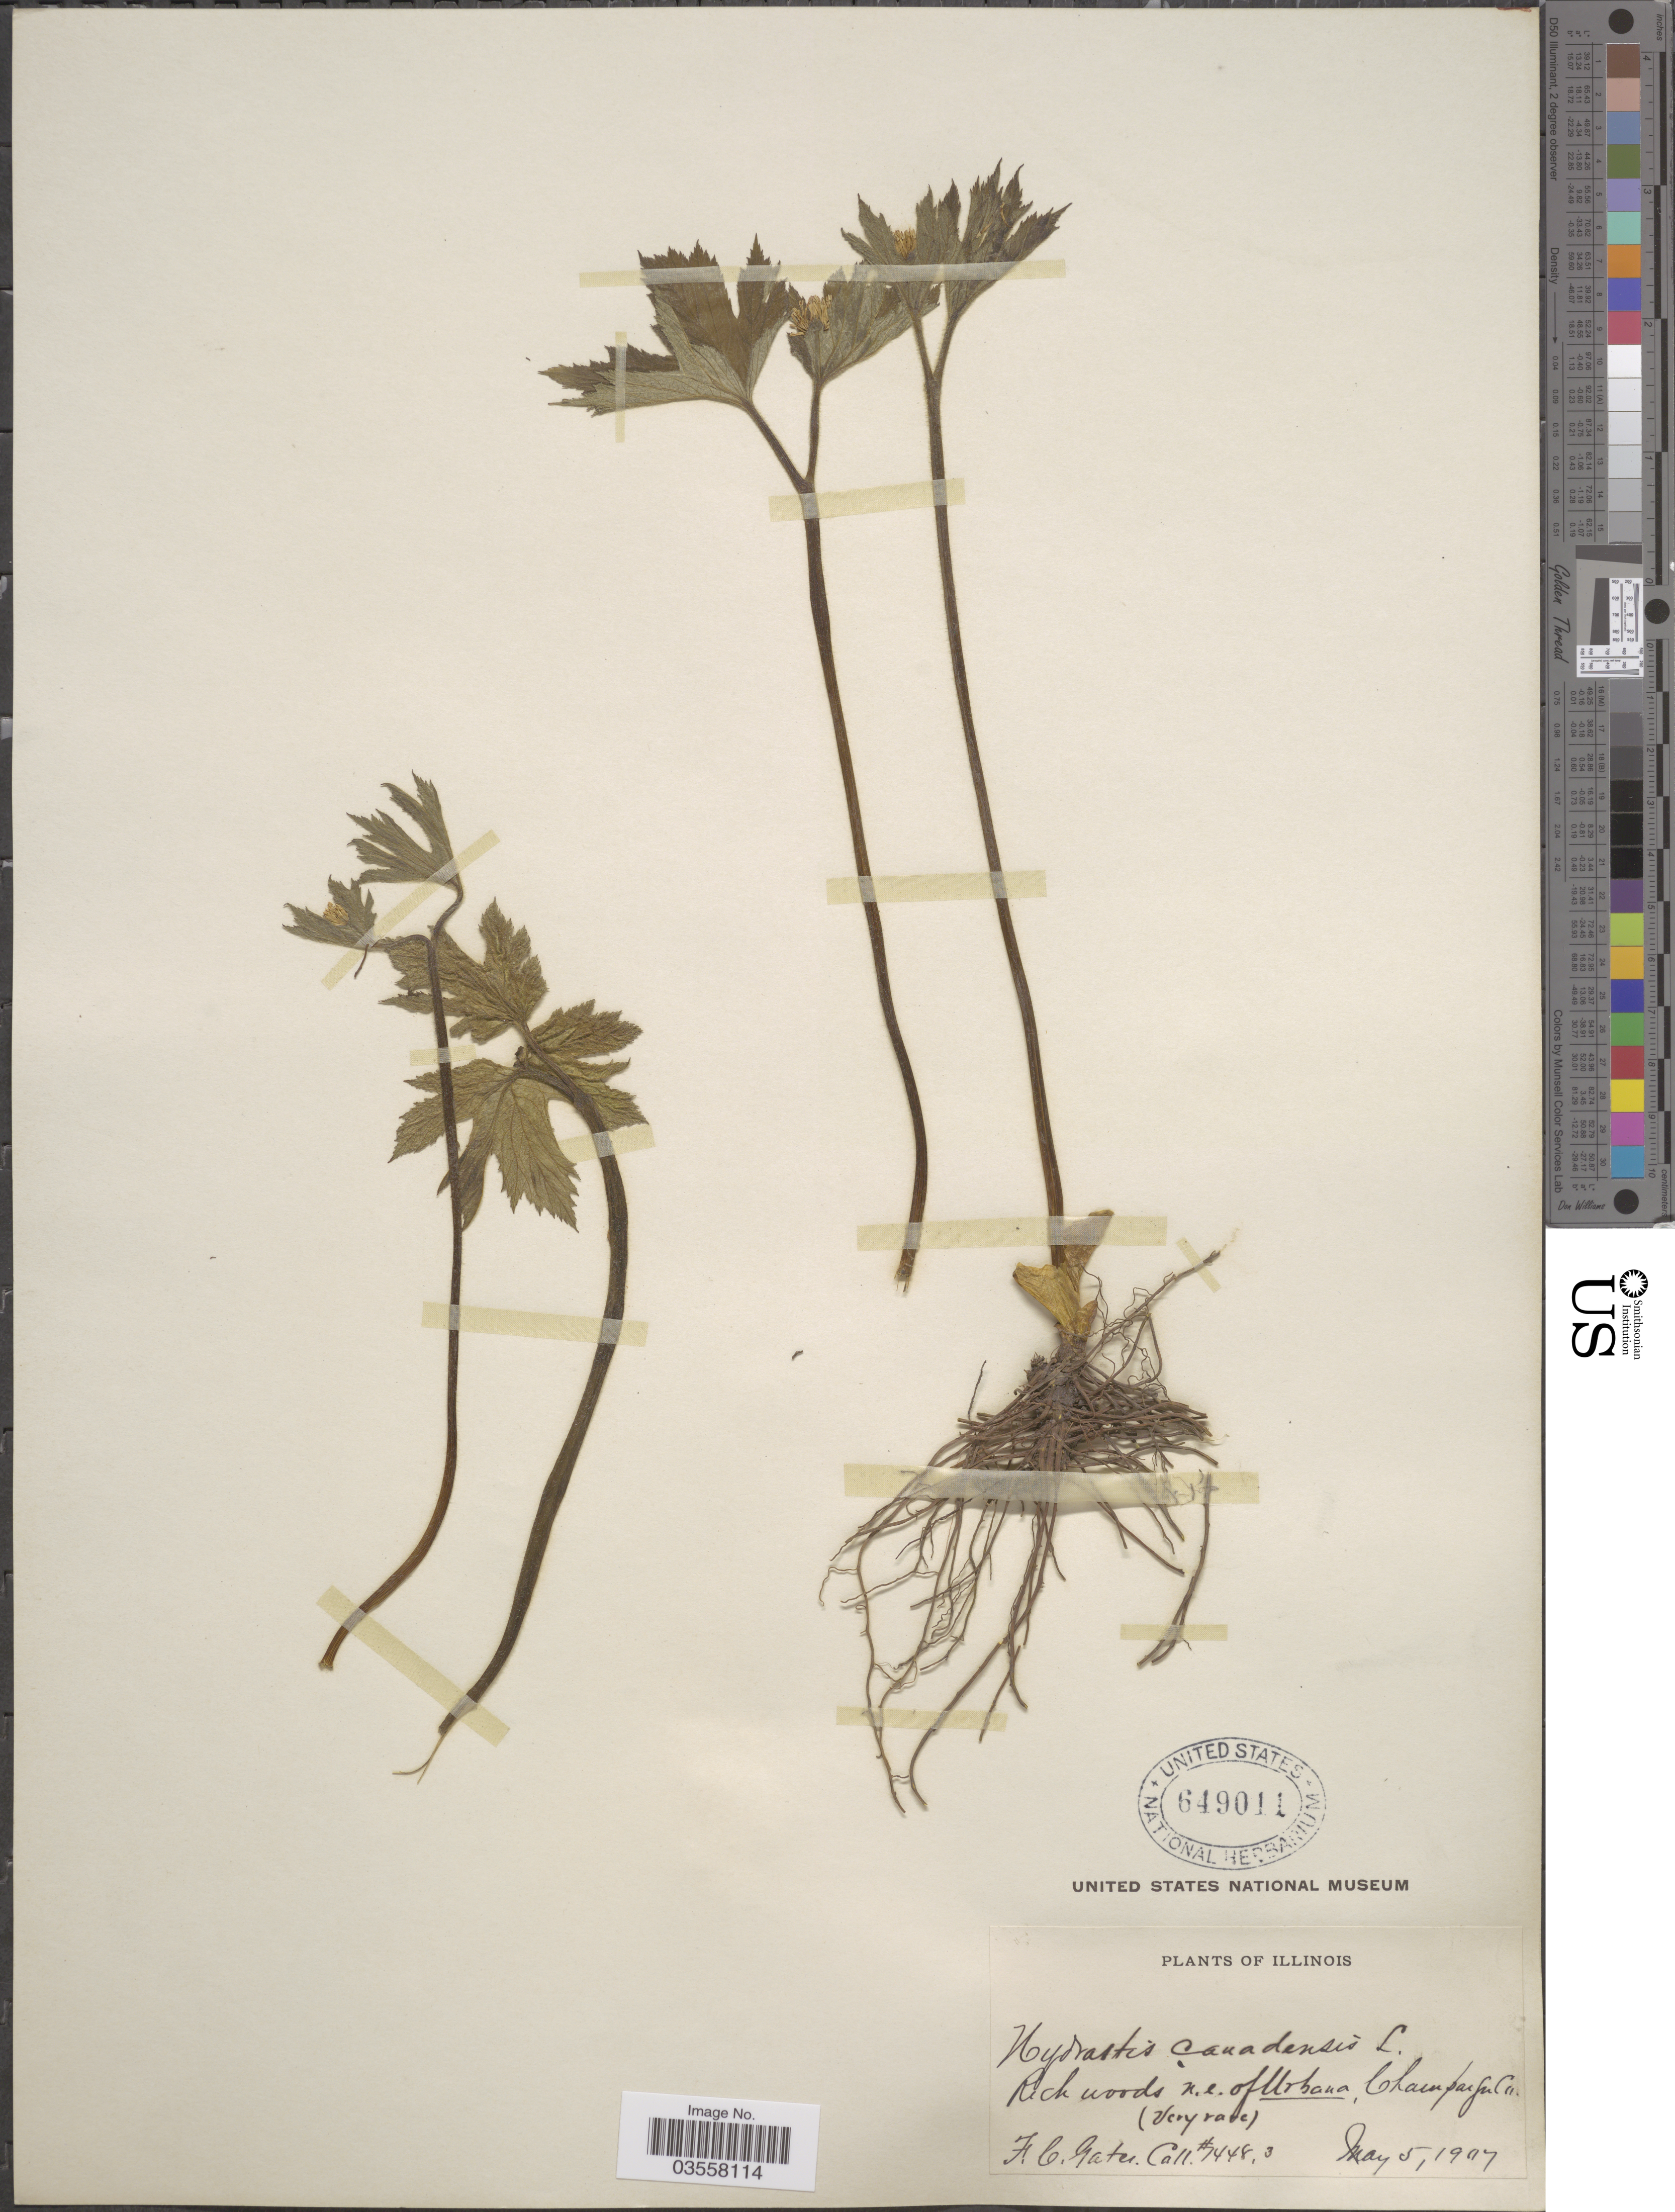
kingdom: Plantae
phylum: Tracheophyta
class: Magnoliopsida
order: Ranunculales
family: Ranunculaceae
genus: Hydrastis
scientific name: Hydrastis canadensis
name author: L.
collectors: F. C. Gates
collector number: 14483*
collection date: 1907-05-05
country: United States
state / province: Illinois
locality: Rich woods n.e. of Urbana, Champaign Co.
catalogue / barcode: US 649011